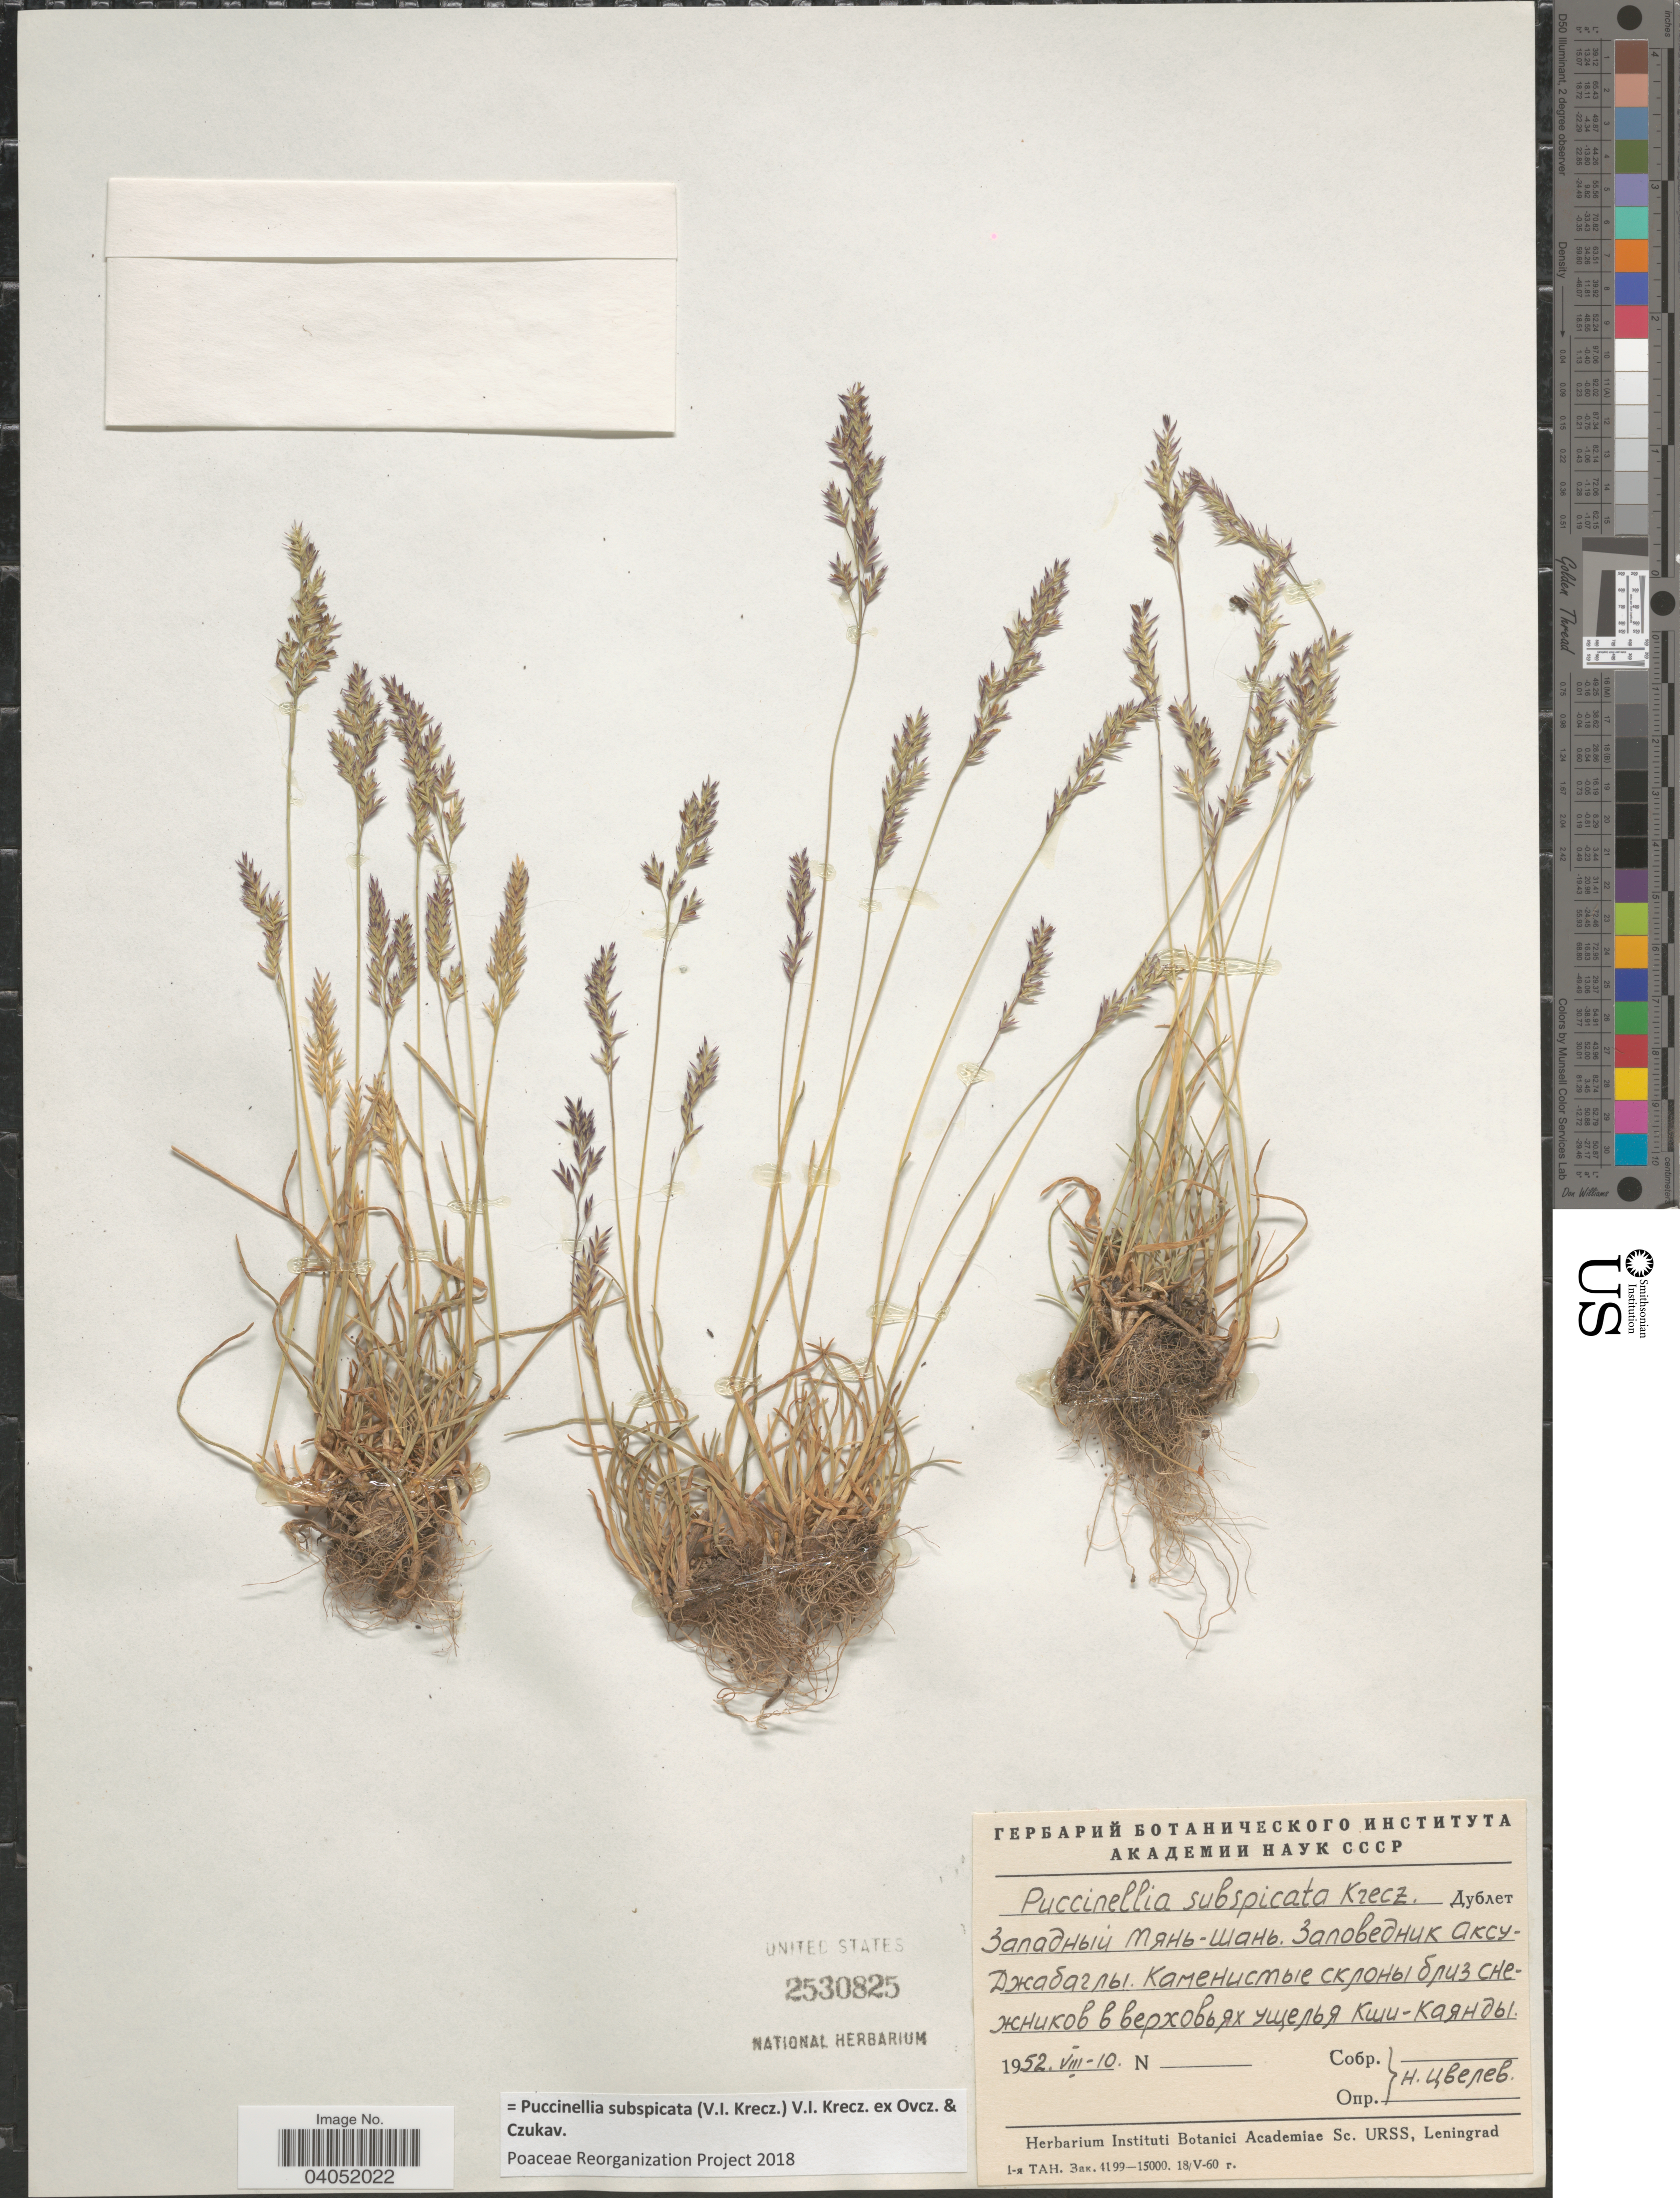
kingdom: Plantae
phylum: Tracheophyta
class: Liliopsida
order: Poales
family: Poaceae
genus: Puccinellia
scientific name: Puccinellia subspicata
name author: (V.I. Krecz.) V.I. Krecz. ex Ovcz. & Czukav.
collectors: N. Tsvelev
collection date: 1952-08-10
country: Kazakhstan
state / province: South Kazakhstan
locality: Aksu-Zhabagly Nature Reserve, near Kshi-Kaindy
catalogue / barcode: US 2530825